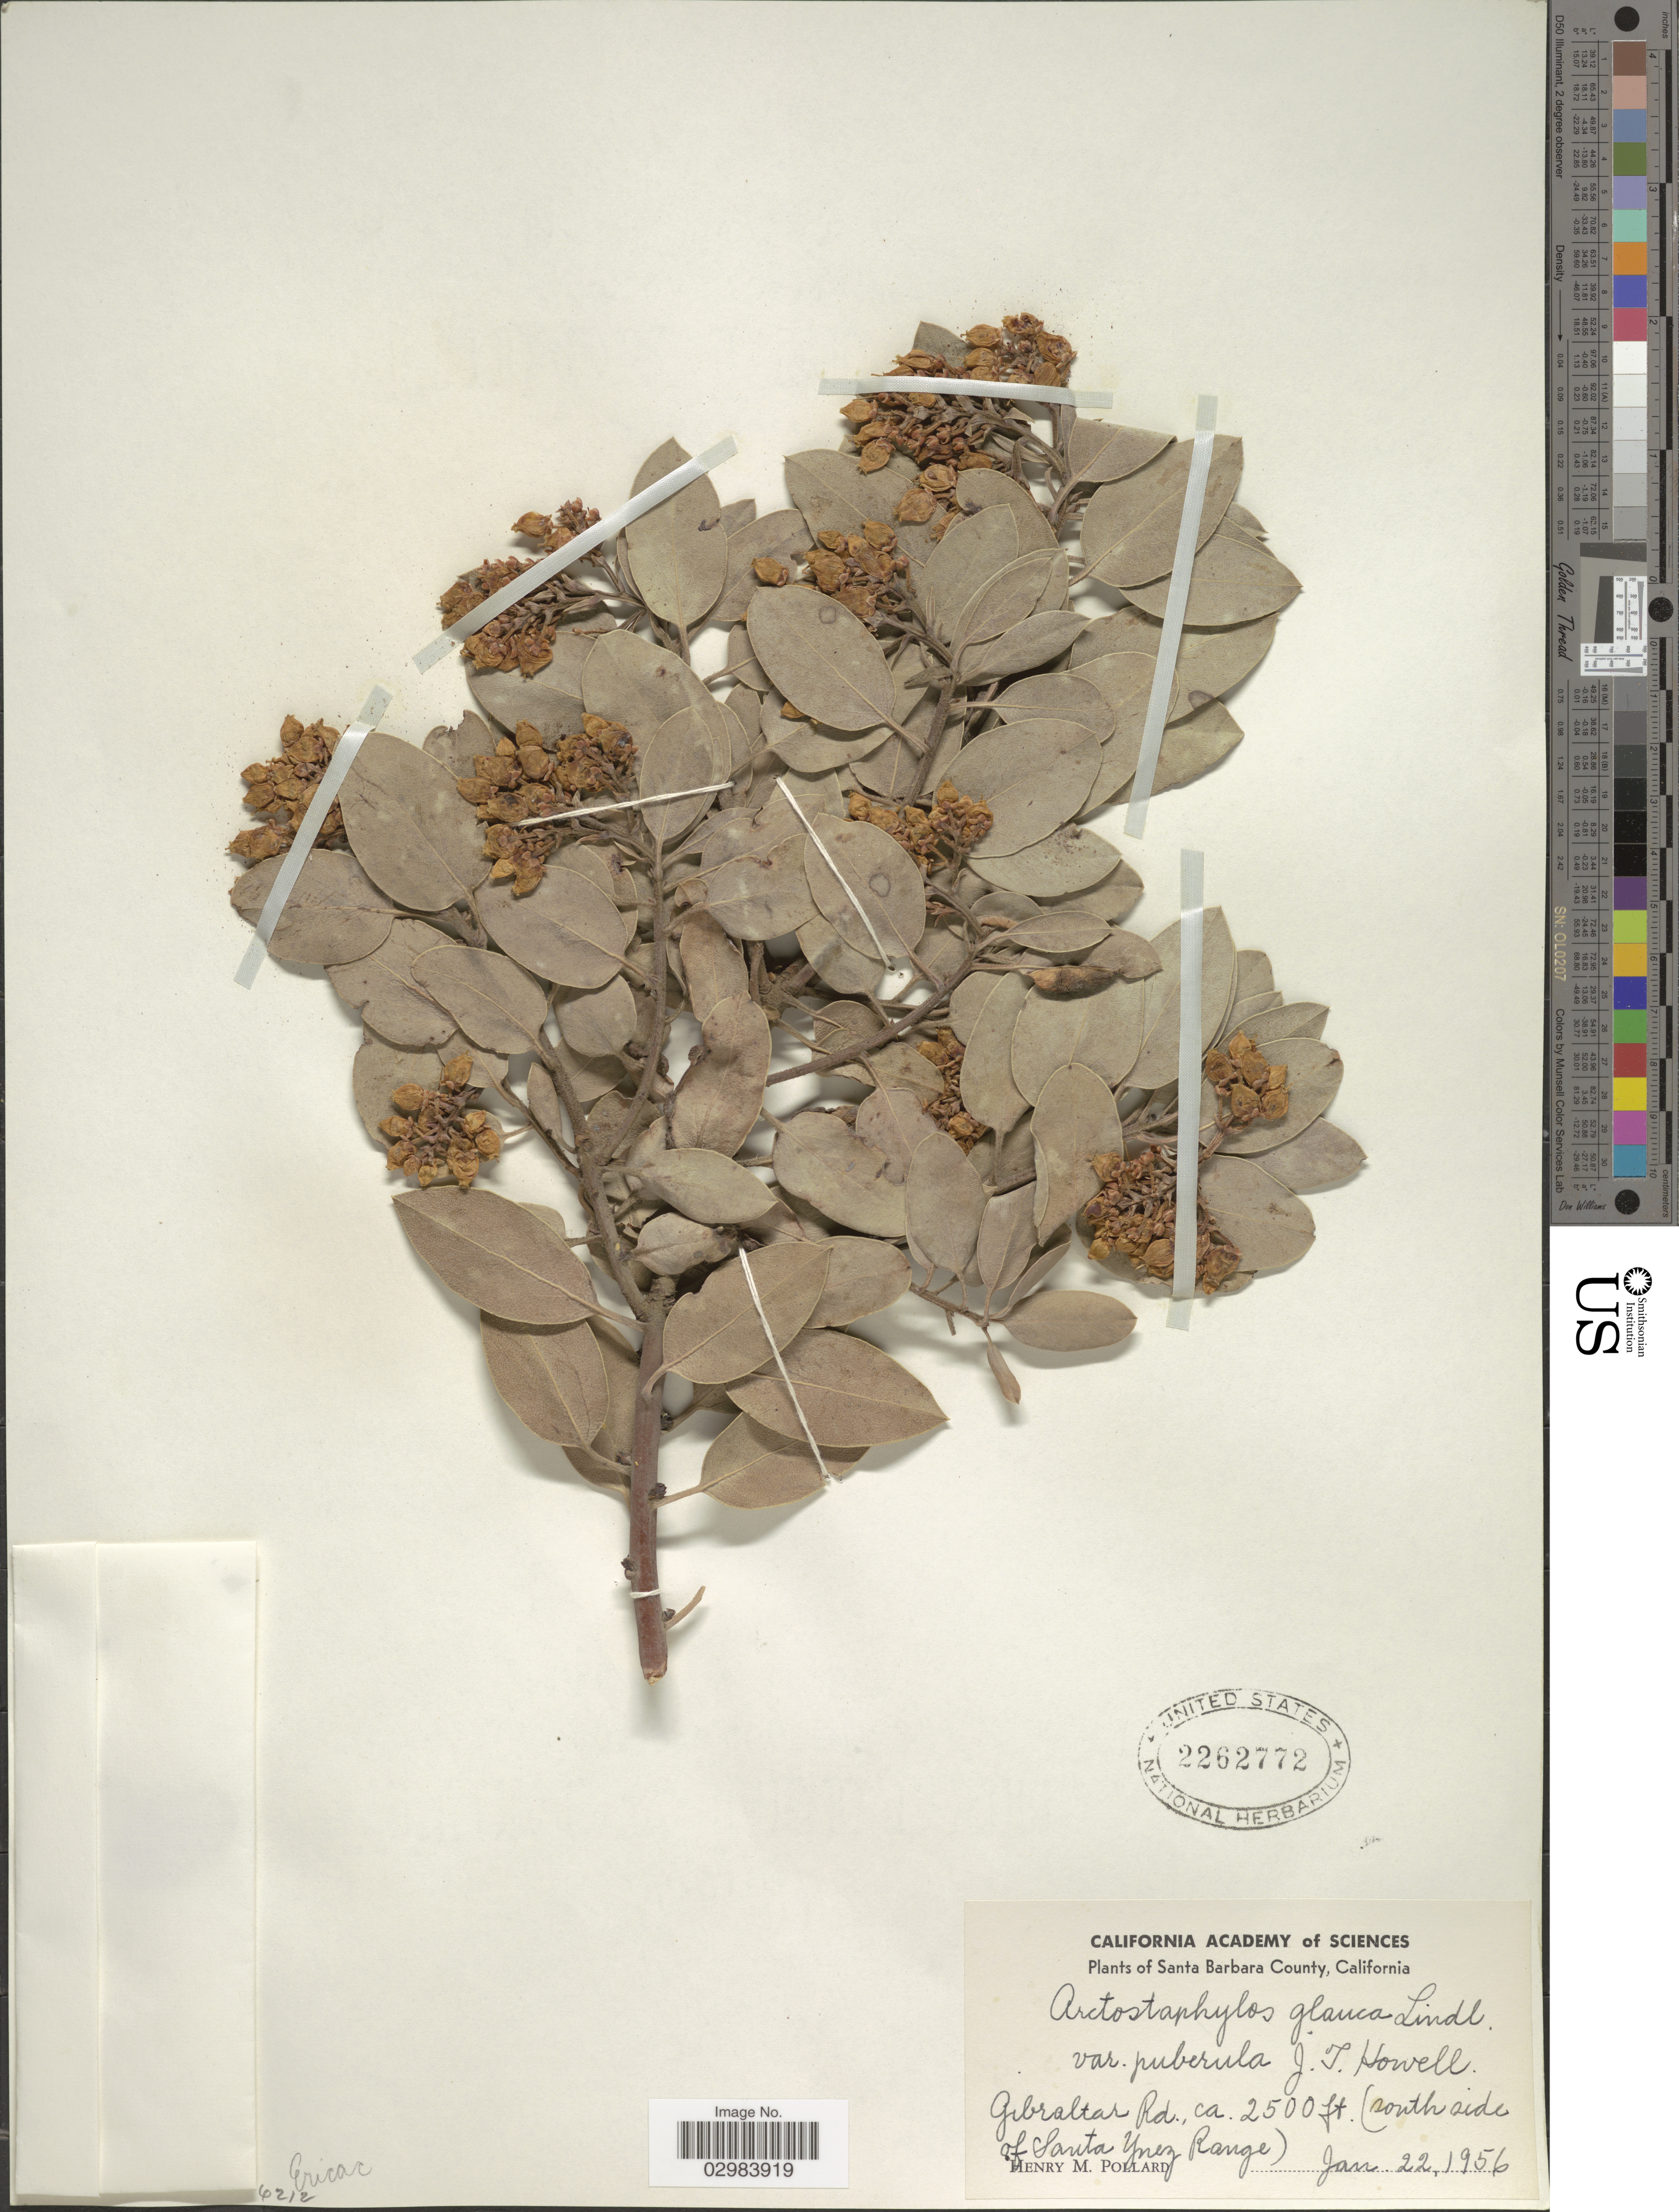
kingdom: Plantae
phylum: Tracheophyta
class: Magnoliopsida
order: Ericales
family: Ericaceae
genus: Arctostaphylos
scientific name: Arctostaphylos glauca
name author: Lindl.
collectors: H. M. Pollard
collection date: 1956-01-22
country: United States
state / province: California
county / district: Santa Barbara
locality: Santa Barbara County, Gibraltar Rd., (south side of Santa Ynez Range).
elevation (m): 762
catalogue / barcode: US 2262772